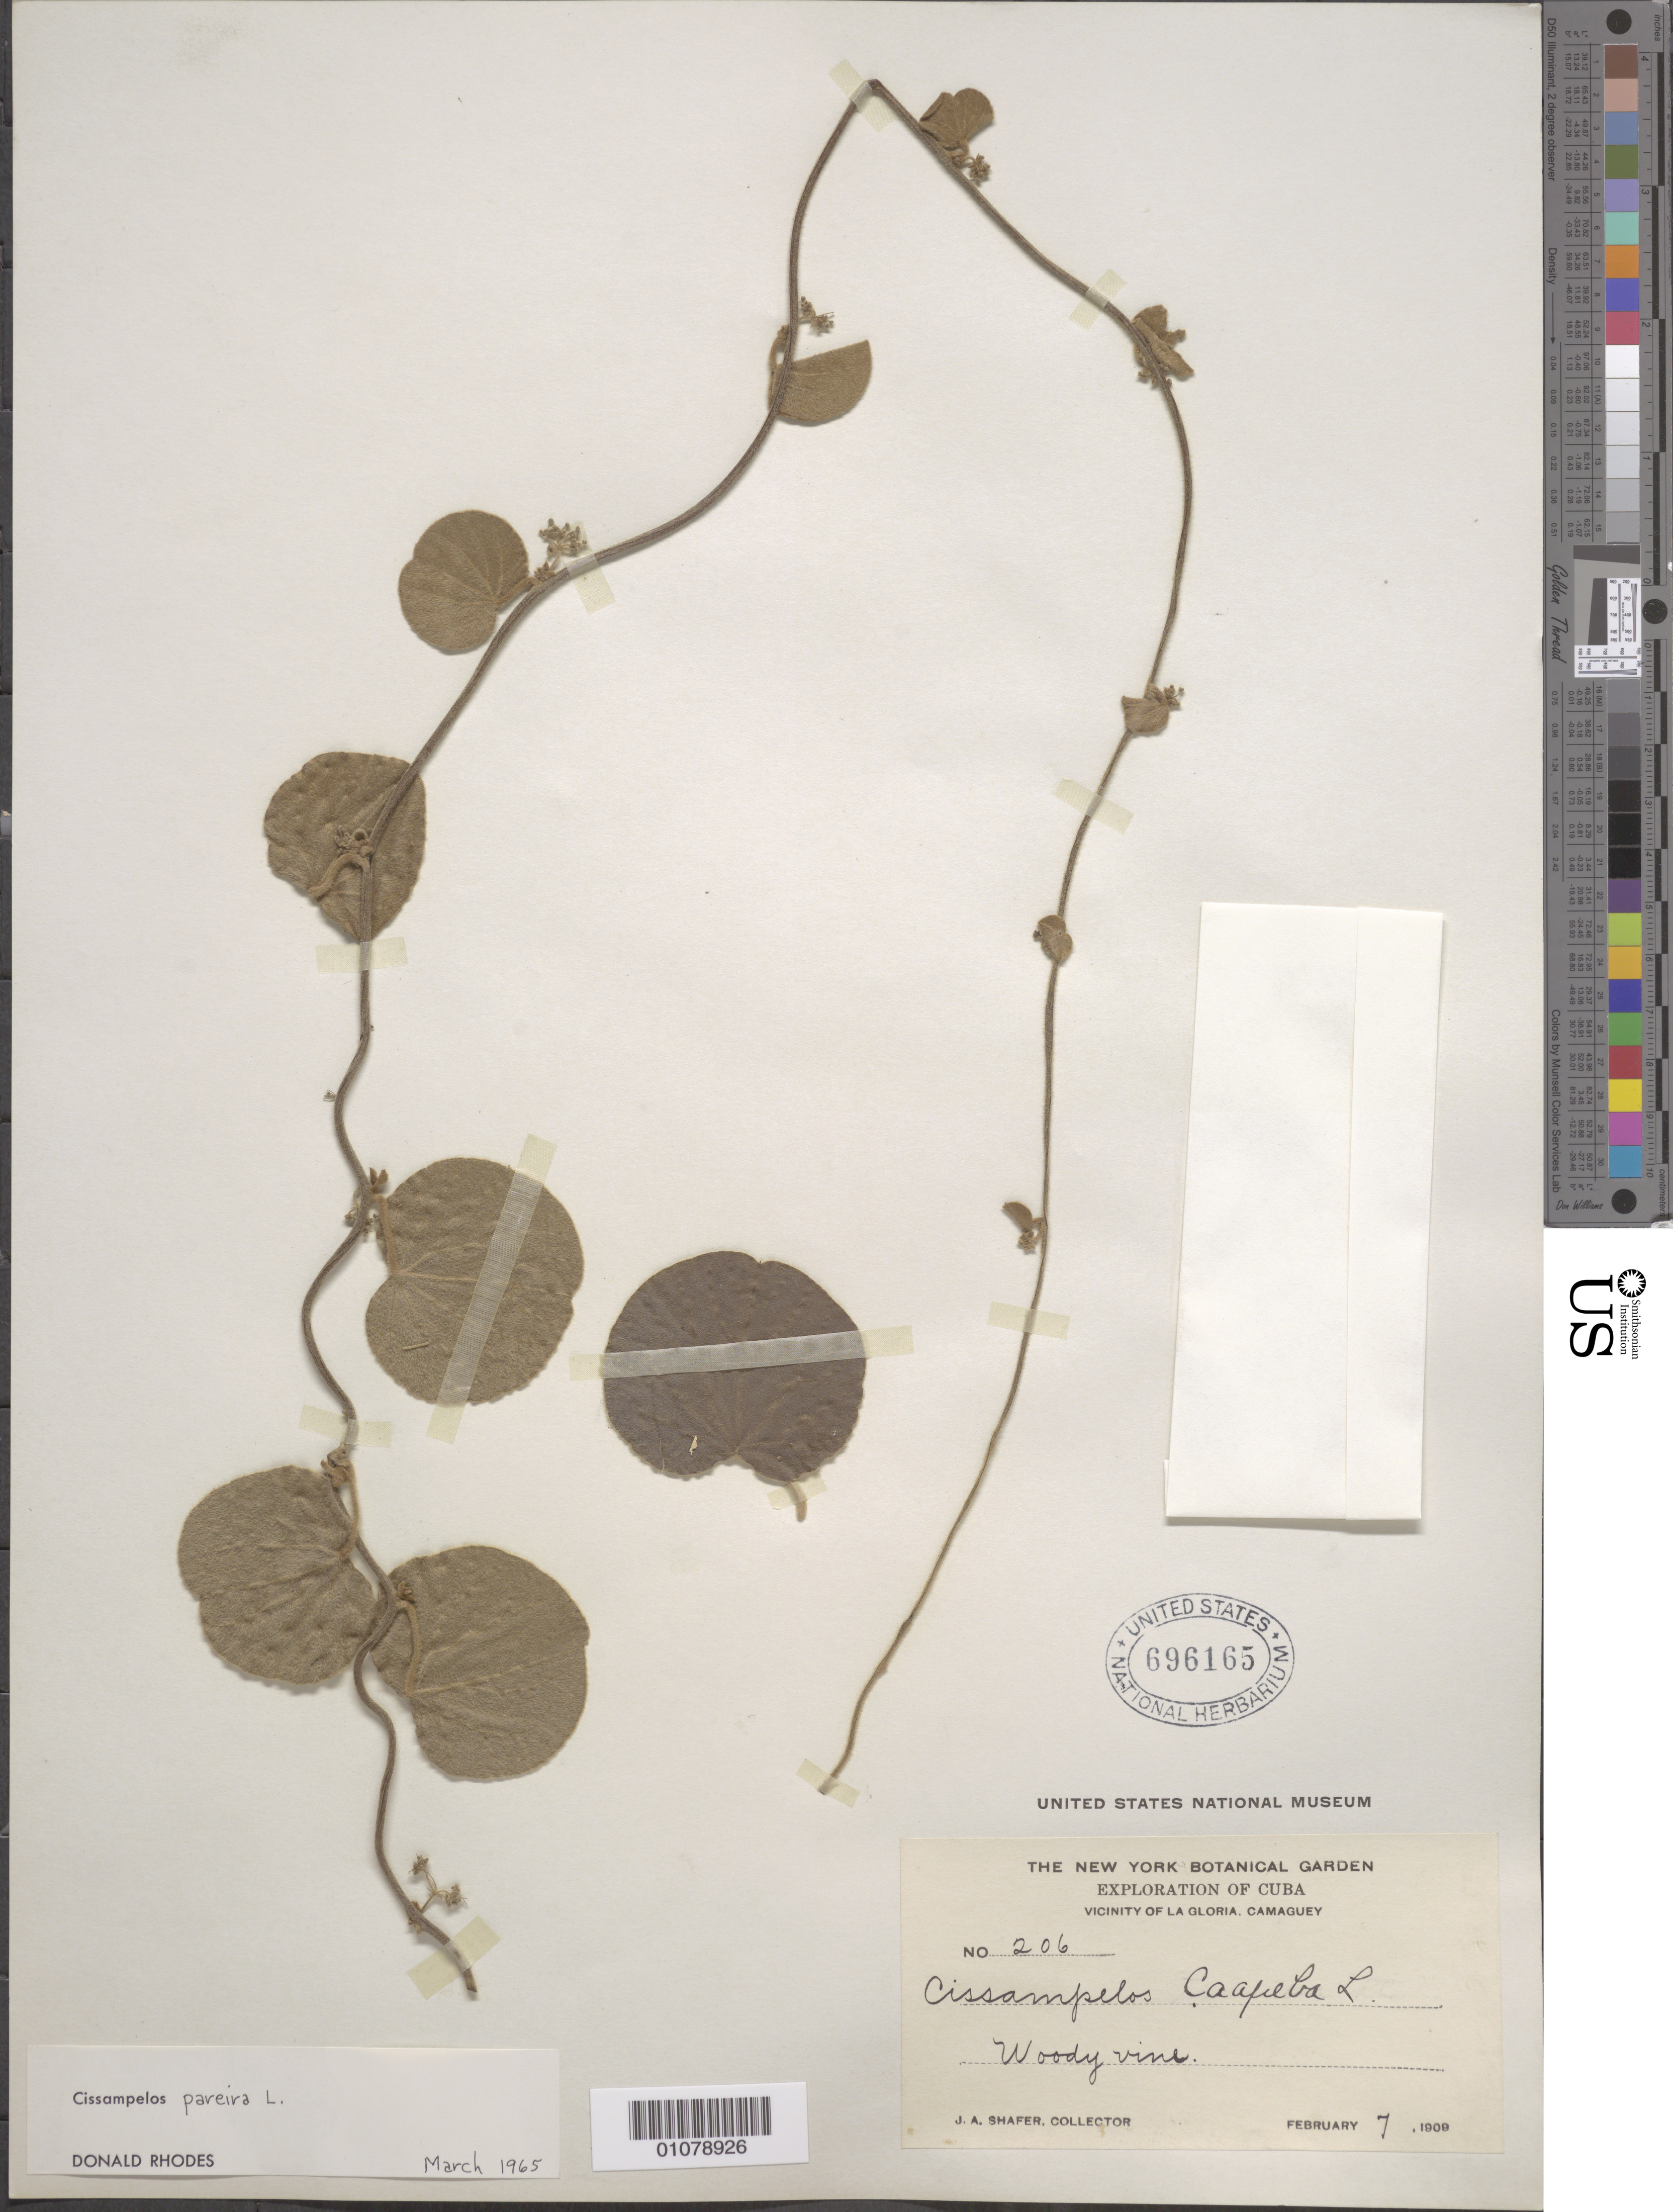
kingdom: Plantae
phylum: Tracheophyta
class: Magnoliopsida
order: Ranunculales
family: Menispermaceae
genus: Cissampelos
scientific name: Cissampelos pareira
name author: L.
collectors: J. A. Shafer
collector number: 206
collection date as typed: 07 Feb 1909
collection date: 1909-02-07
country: Cuba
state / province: Camagüey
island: Cuba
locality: Camaguey, vicinity of La Gloria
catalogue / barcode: US 696165